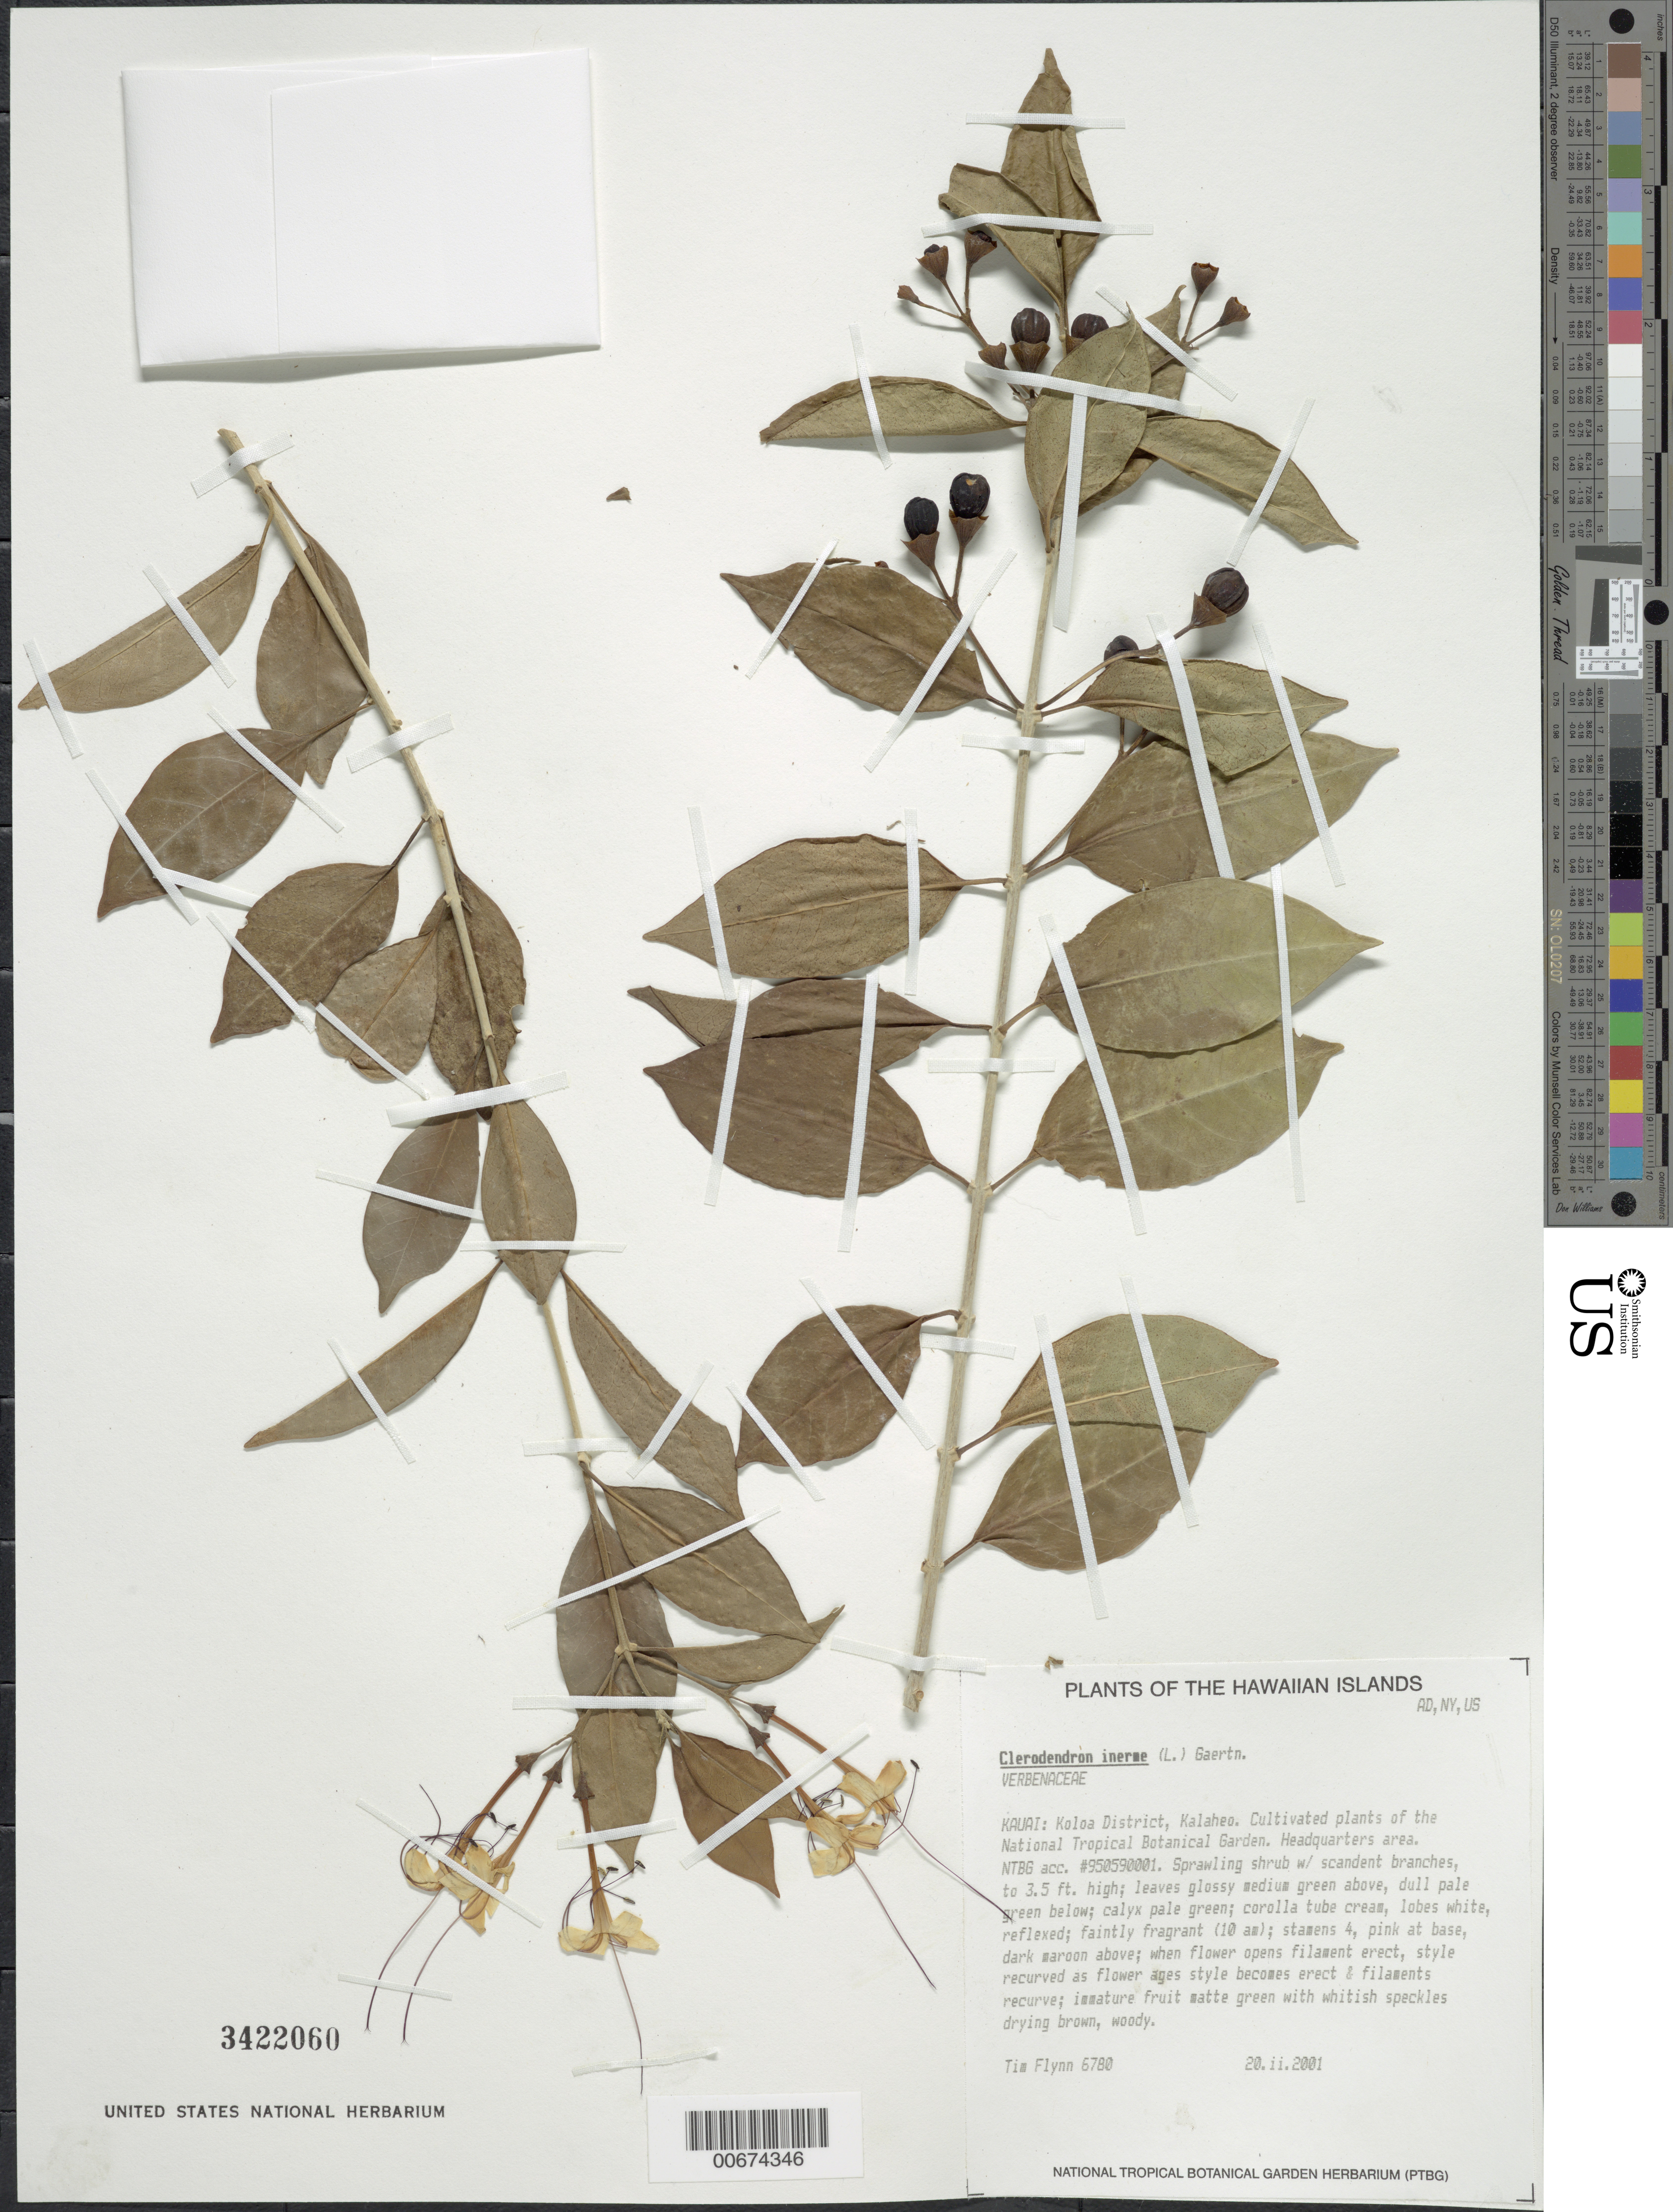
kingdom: Plantae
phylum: Tracheophyta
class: Magnoliopsida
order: Lamiales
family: Lamiaceae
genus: Clerodendrum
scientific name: Clerodendrum inerme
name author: (L.) Gaertn.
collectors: T. W. Flynn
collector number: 6780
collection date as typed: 20 Feb 2001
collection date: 2001-02-20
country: United States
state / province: Hawaii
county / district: Kauai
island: Kaua'i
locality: Kalaheo. Plants of the National Tropical Botanical Garden, headquarters area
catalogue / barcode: US 3422060